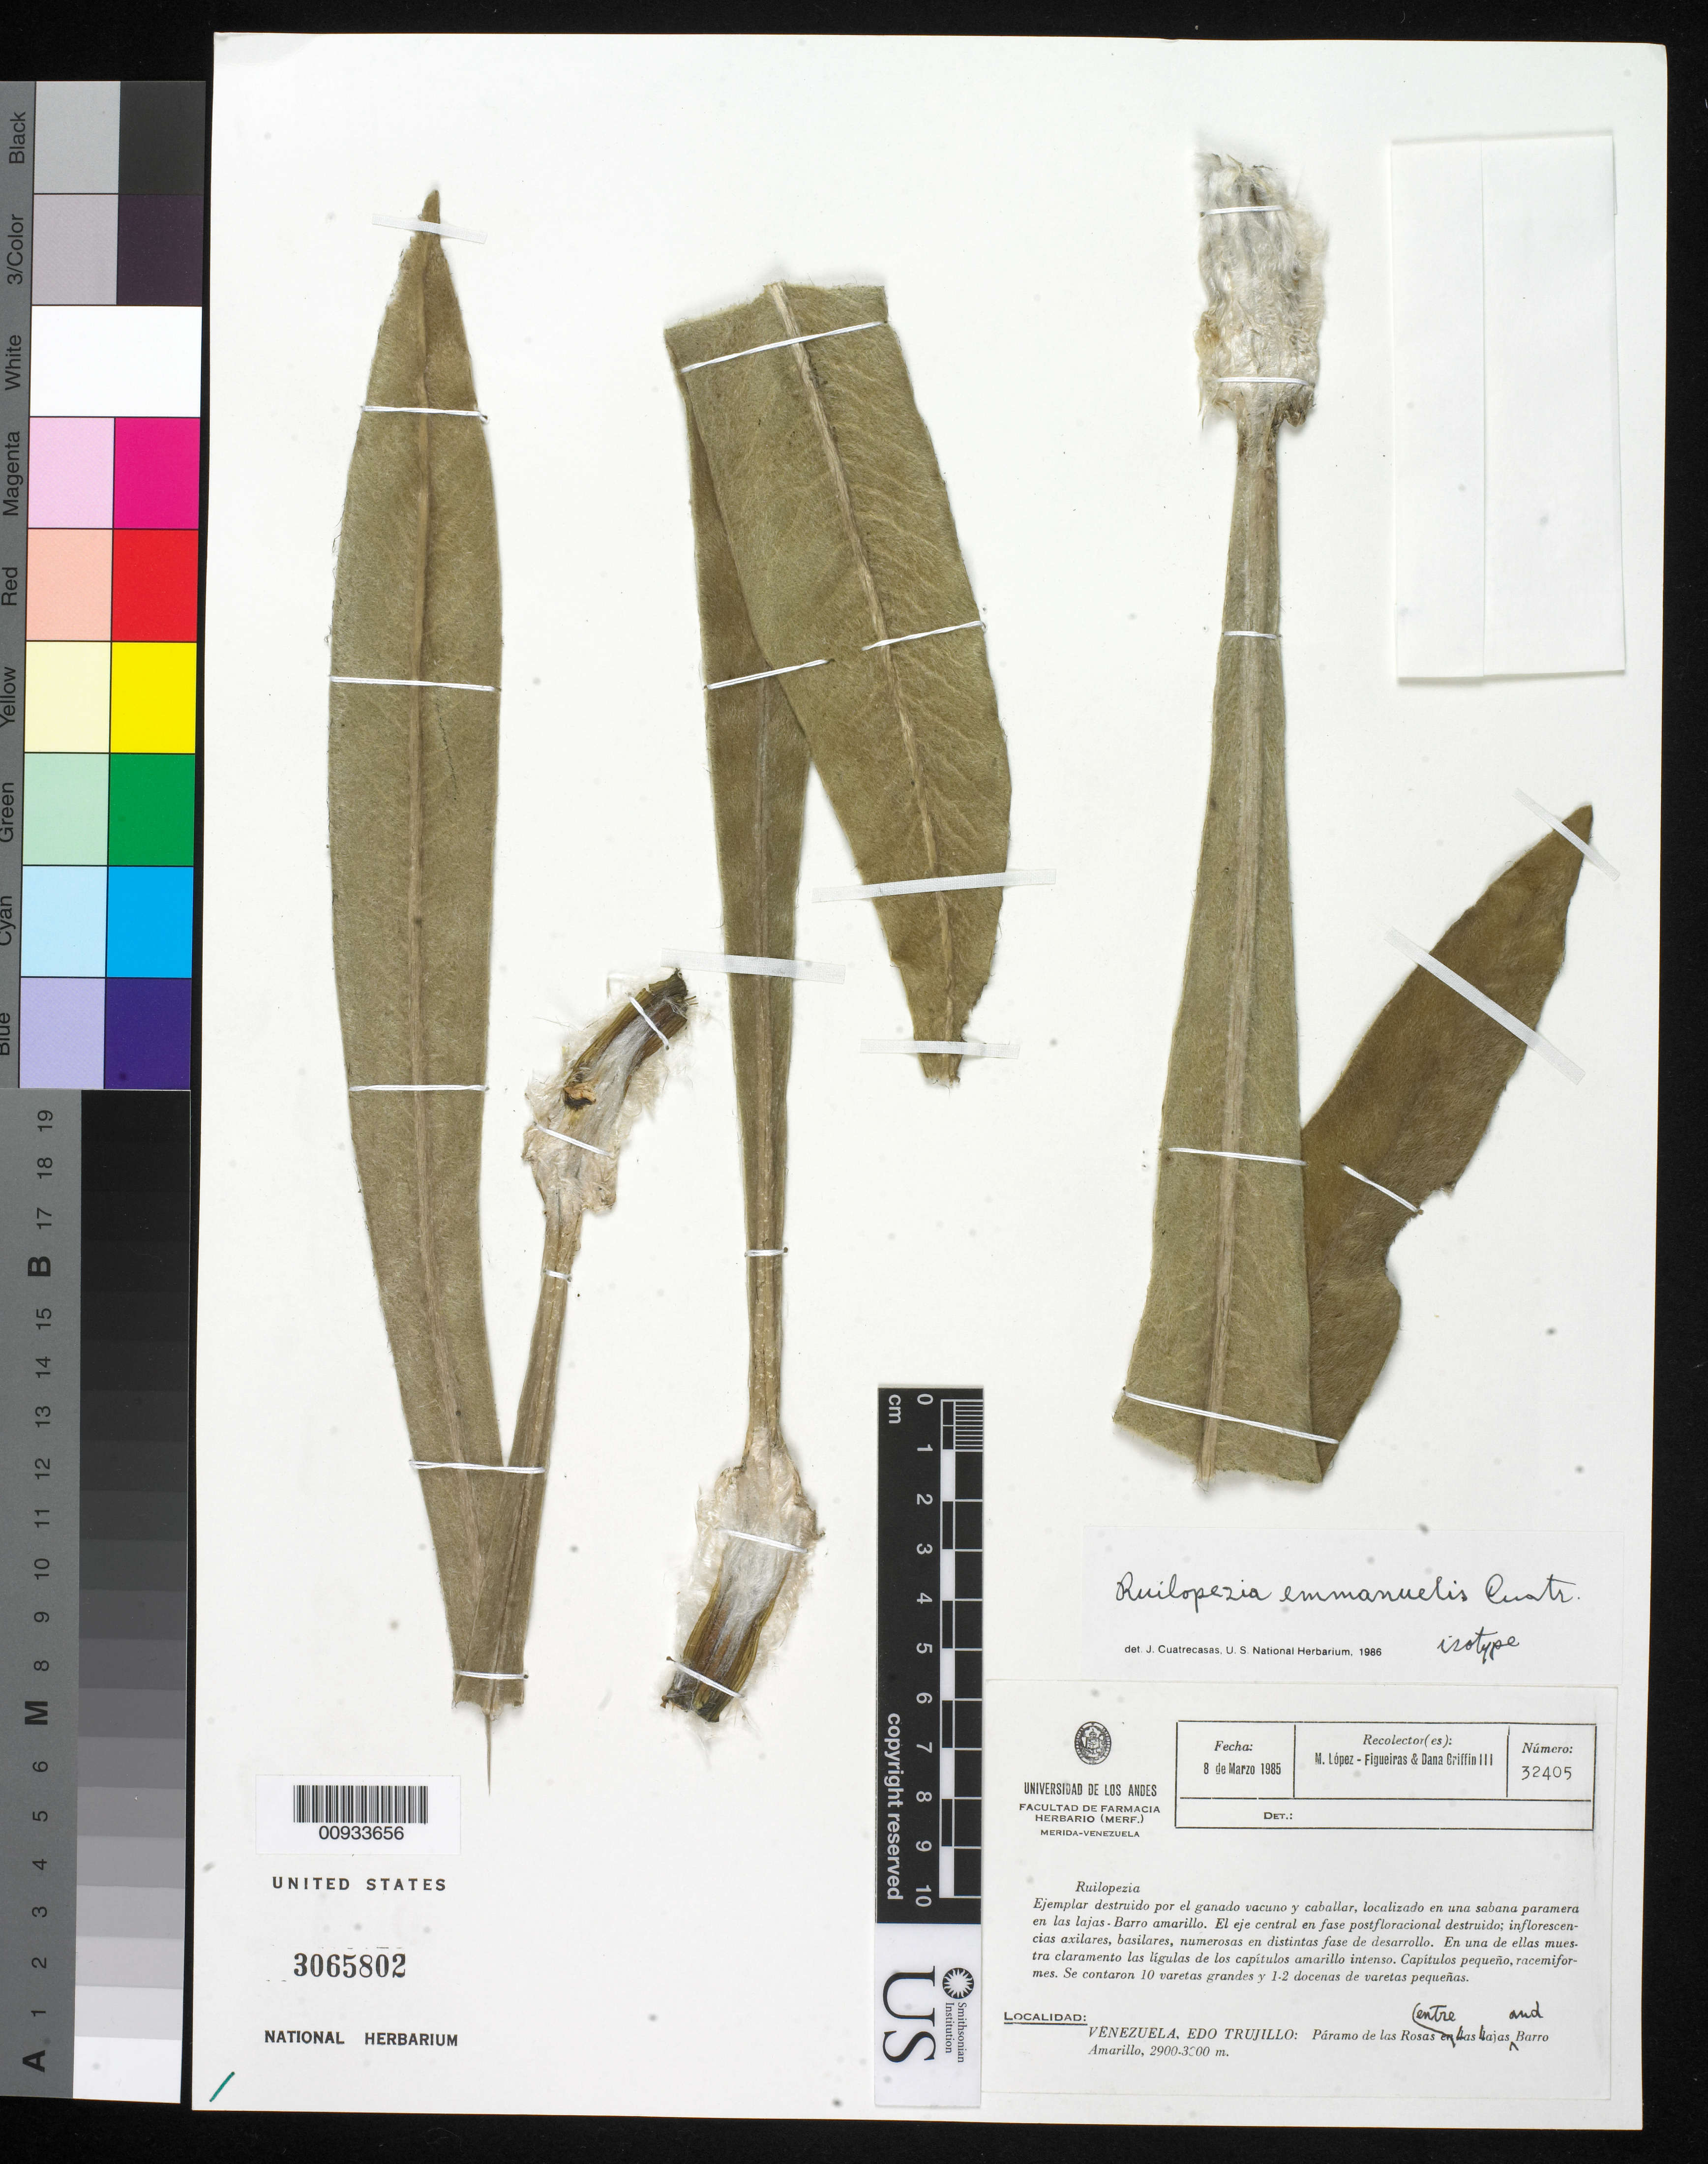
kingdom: Plantae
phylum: Tracheophyta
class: Magnoliopsida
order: Asterales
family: Asteraceae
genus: Ruilopezia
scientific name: Ruilopezia emmanuelis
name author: Cuatrec.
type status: Isotype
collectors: M. López Figueiras & D. Griffin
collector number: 32405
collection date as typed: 08 Mar 1985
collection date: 1985-03-08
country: Venezuela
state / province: Trujillo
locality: Páramo de las Rosas, between Las Lajas and Barro Amarillo.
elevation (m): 2900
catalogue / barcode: US 3065802